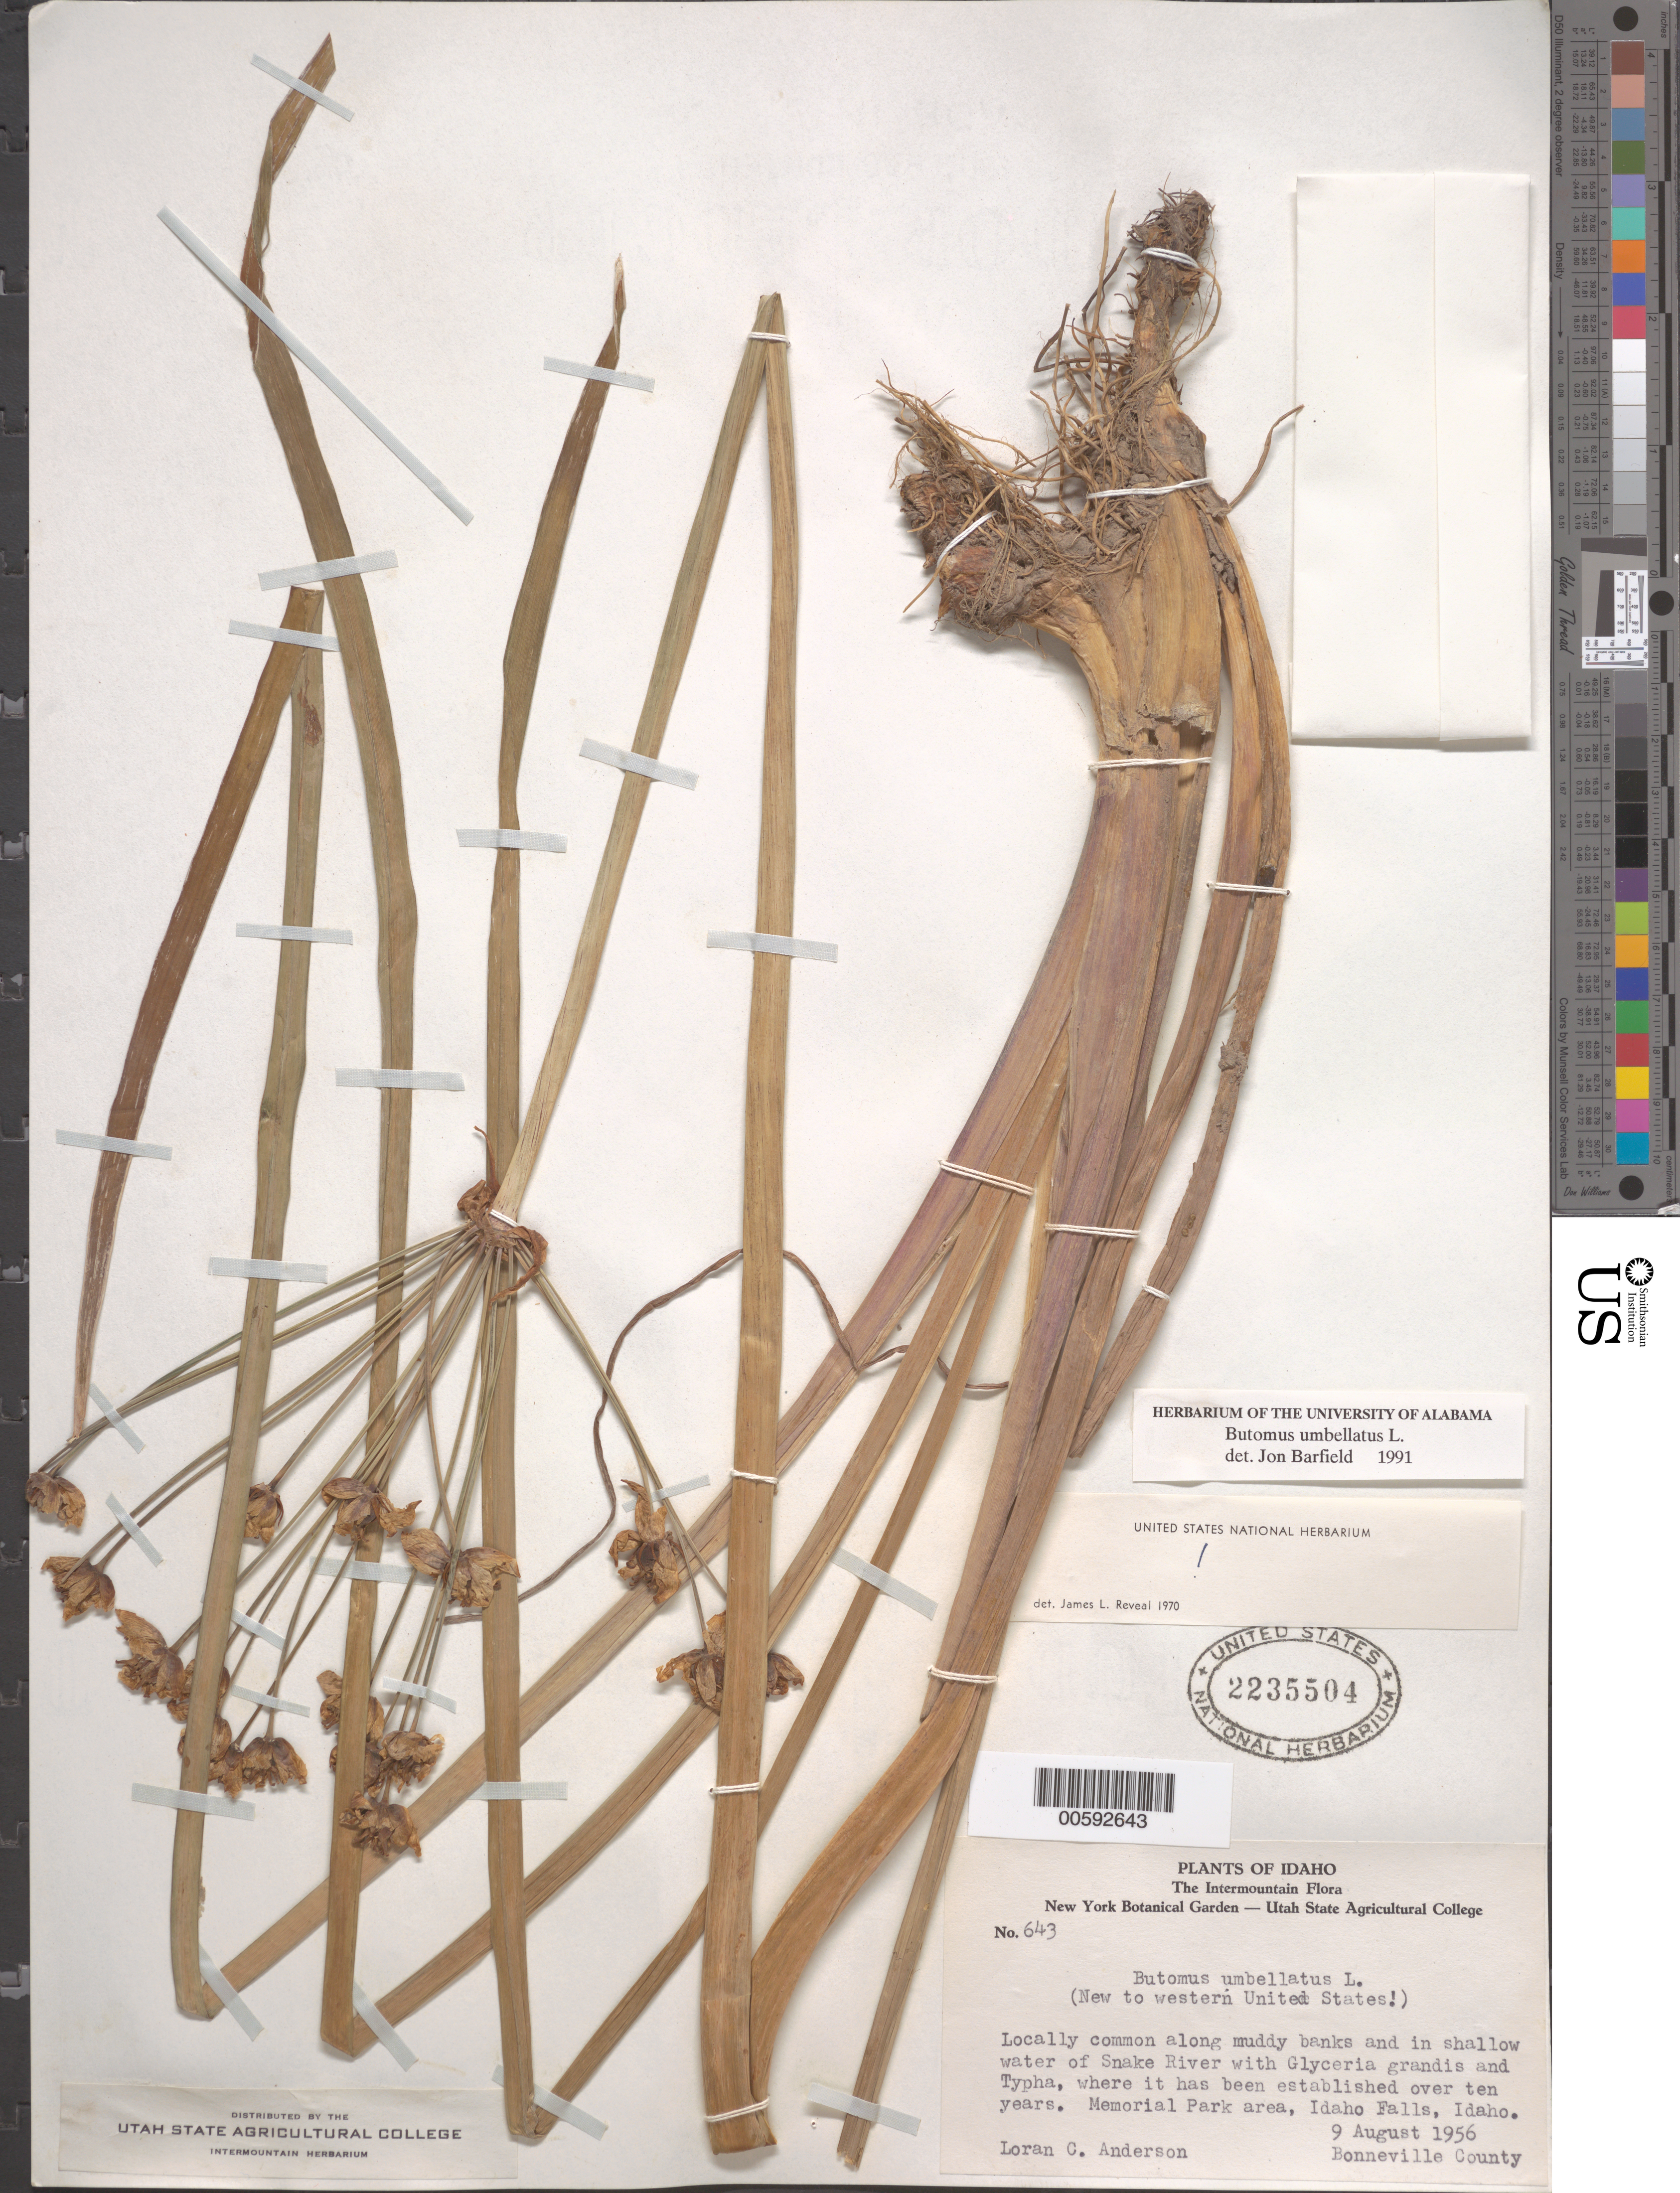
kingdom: Plantae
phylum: Tracheophyta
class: Liliopsida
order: Alismatales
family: Butomaceae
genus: Butomus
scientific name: Butomus umbellatus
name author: L.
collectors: L. C. Anderson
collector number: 643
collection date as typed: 09 Aug 1956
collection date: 1956-08-09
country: United States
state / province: Idaho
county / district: Bonneville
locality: Snake River, Memorial Park area, Idaho Falls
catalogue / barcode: US 2235504